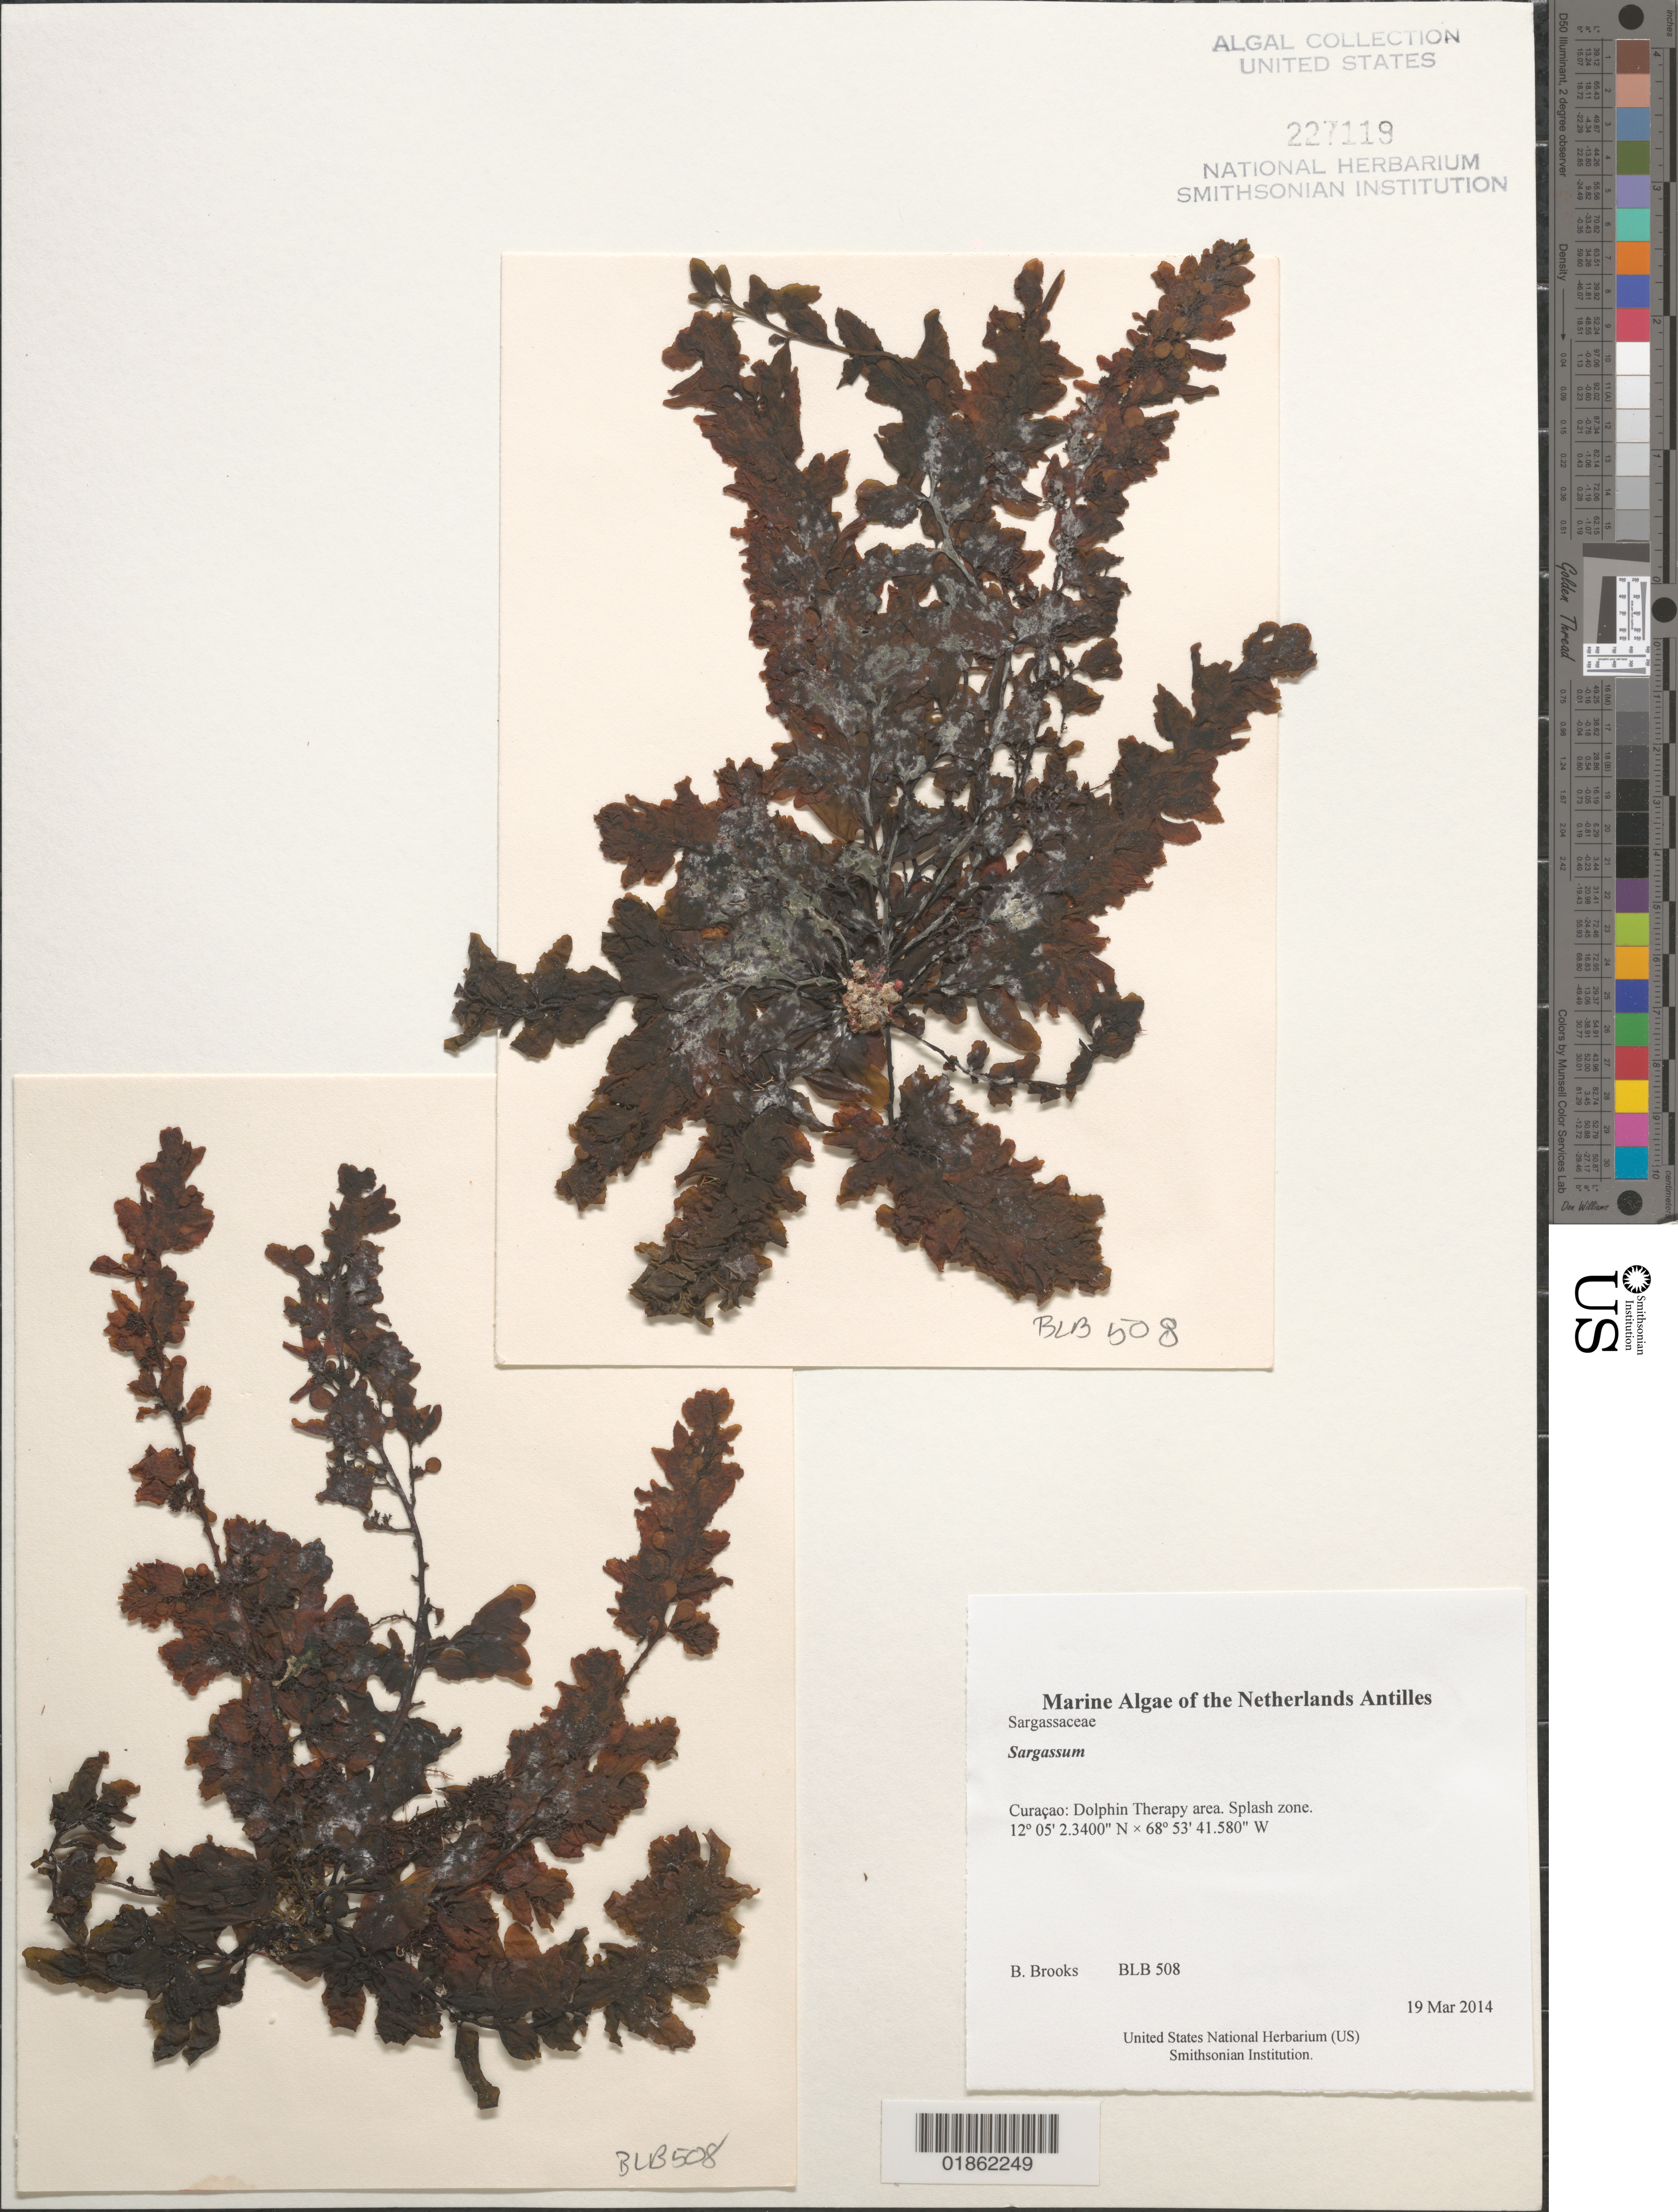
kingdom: Chromista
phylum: Ochrophyta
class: Phaeophyceae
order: Fucales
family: Sargassaceae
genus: Sargassum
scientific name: Sargassum sp.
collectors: B. Brooks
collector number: BLB 508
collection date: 2014-03-19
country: Curaçao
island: Curaçao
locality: Dolphin Therapy area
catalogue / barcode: US 227119